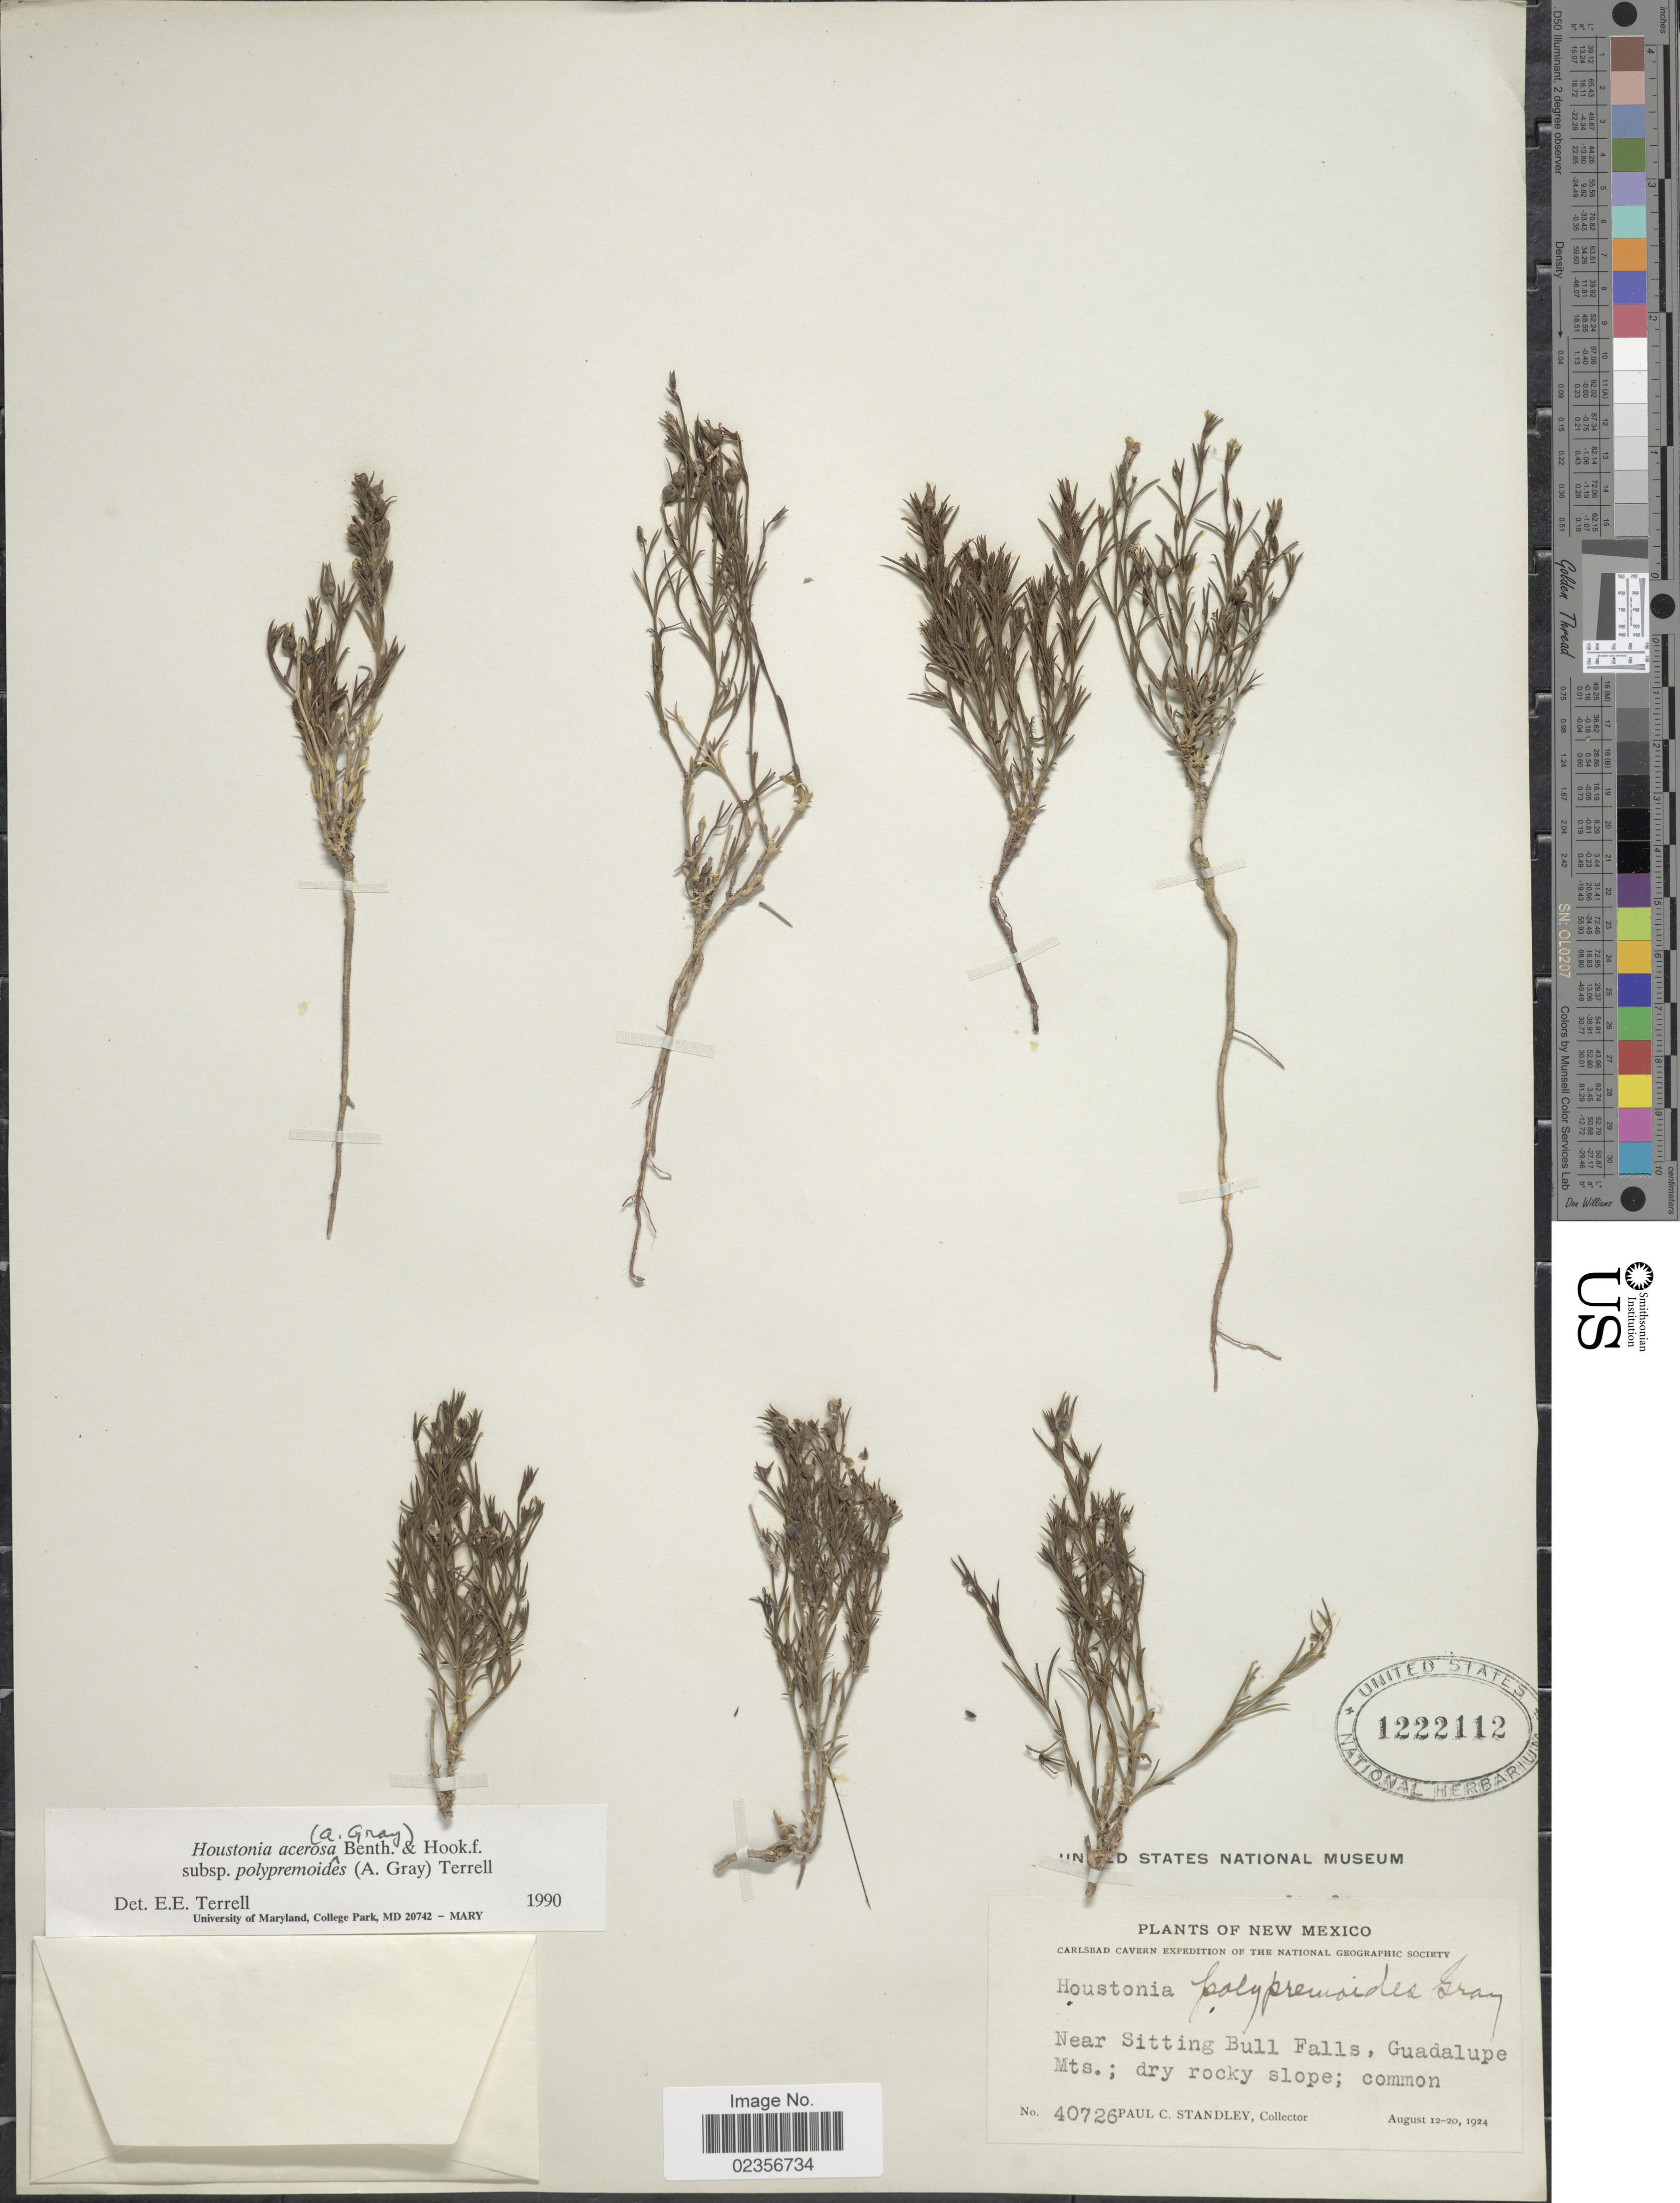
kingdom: Plantae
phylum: Tracheophyta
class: Magnoliopsida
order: Gentianales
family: Rubiaceae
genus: Houstonia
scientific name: Houstonia acerosa var. polypremoides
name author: (A. Gray) Terrell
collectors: P. C. Standley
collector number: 40726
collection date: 1924-08-12/1924-08-20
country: United States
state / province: New Mexico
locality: Near Sitting Bull Falls, Guadalupe Mts. Carlsbad Cavern [unsure placement]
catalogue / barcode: US 1222112